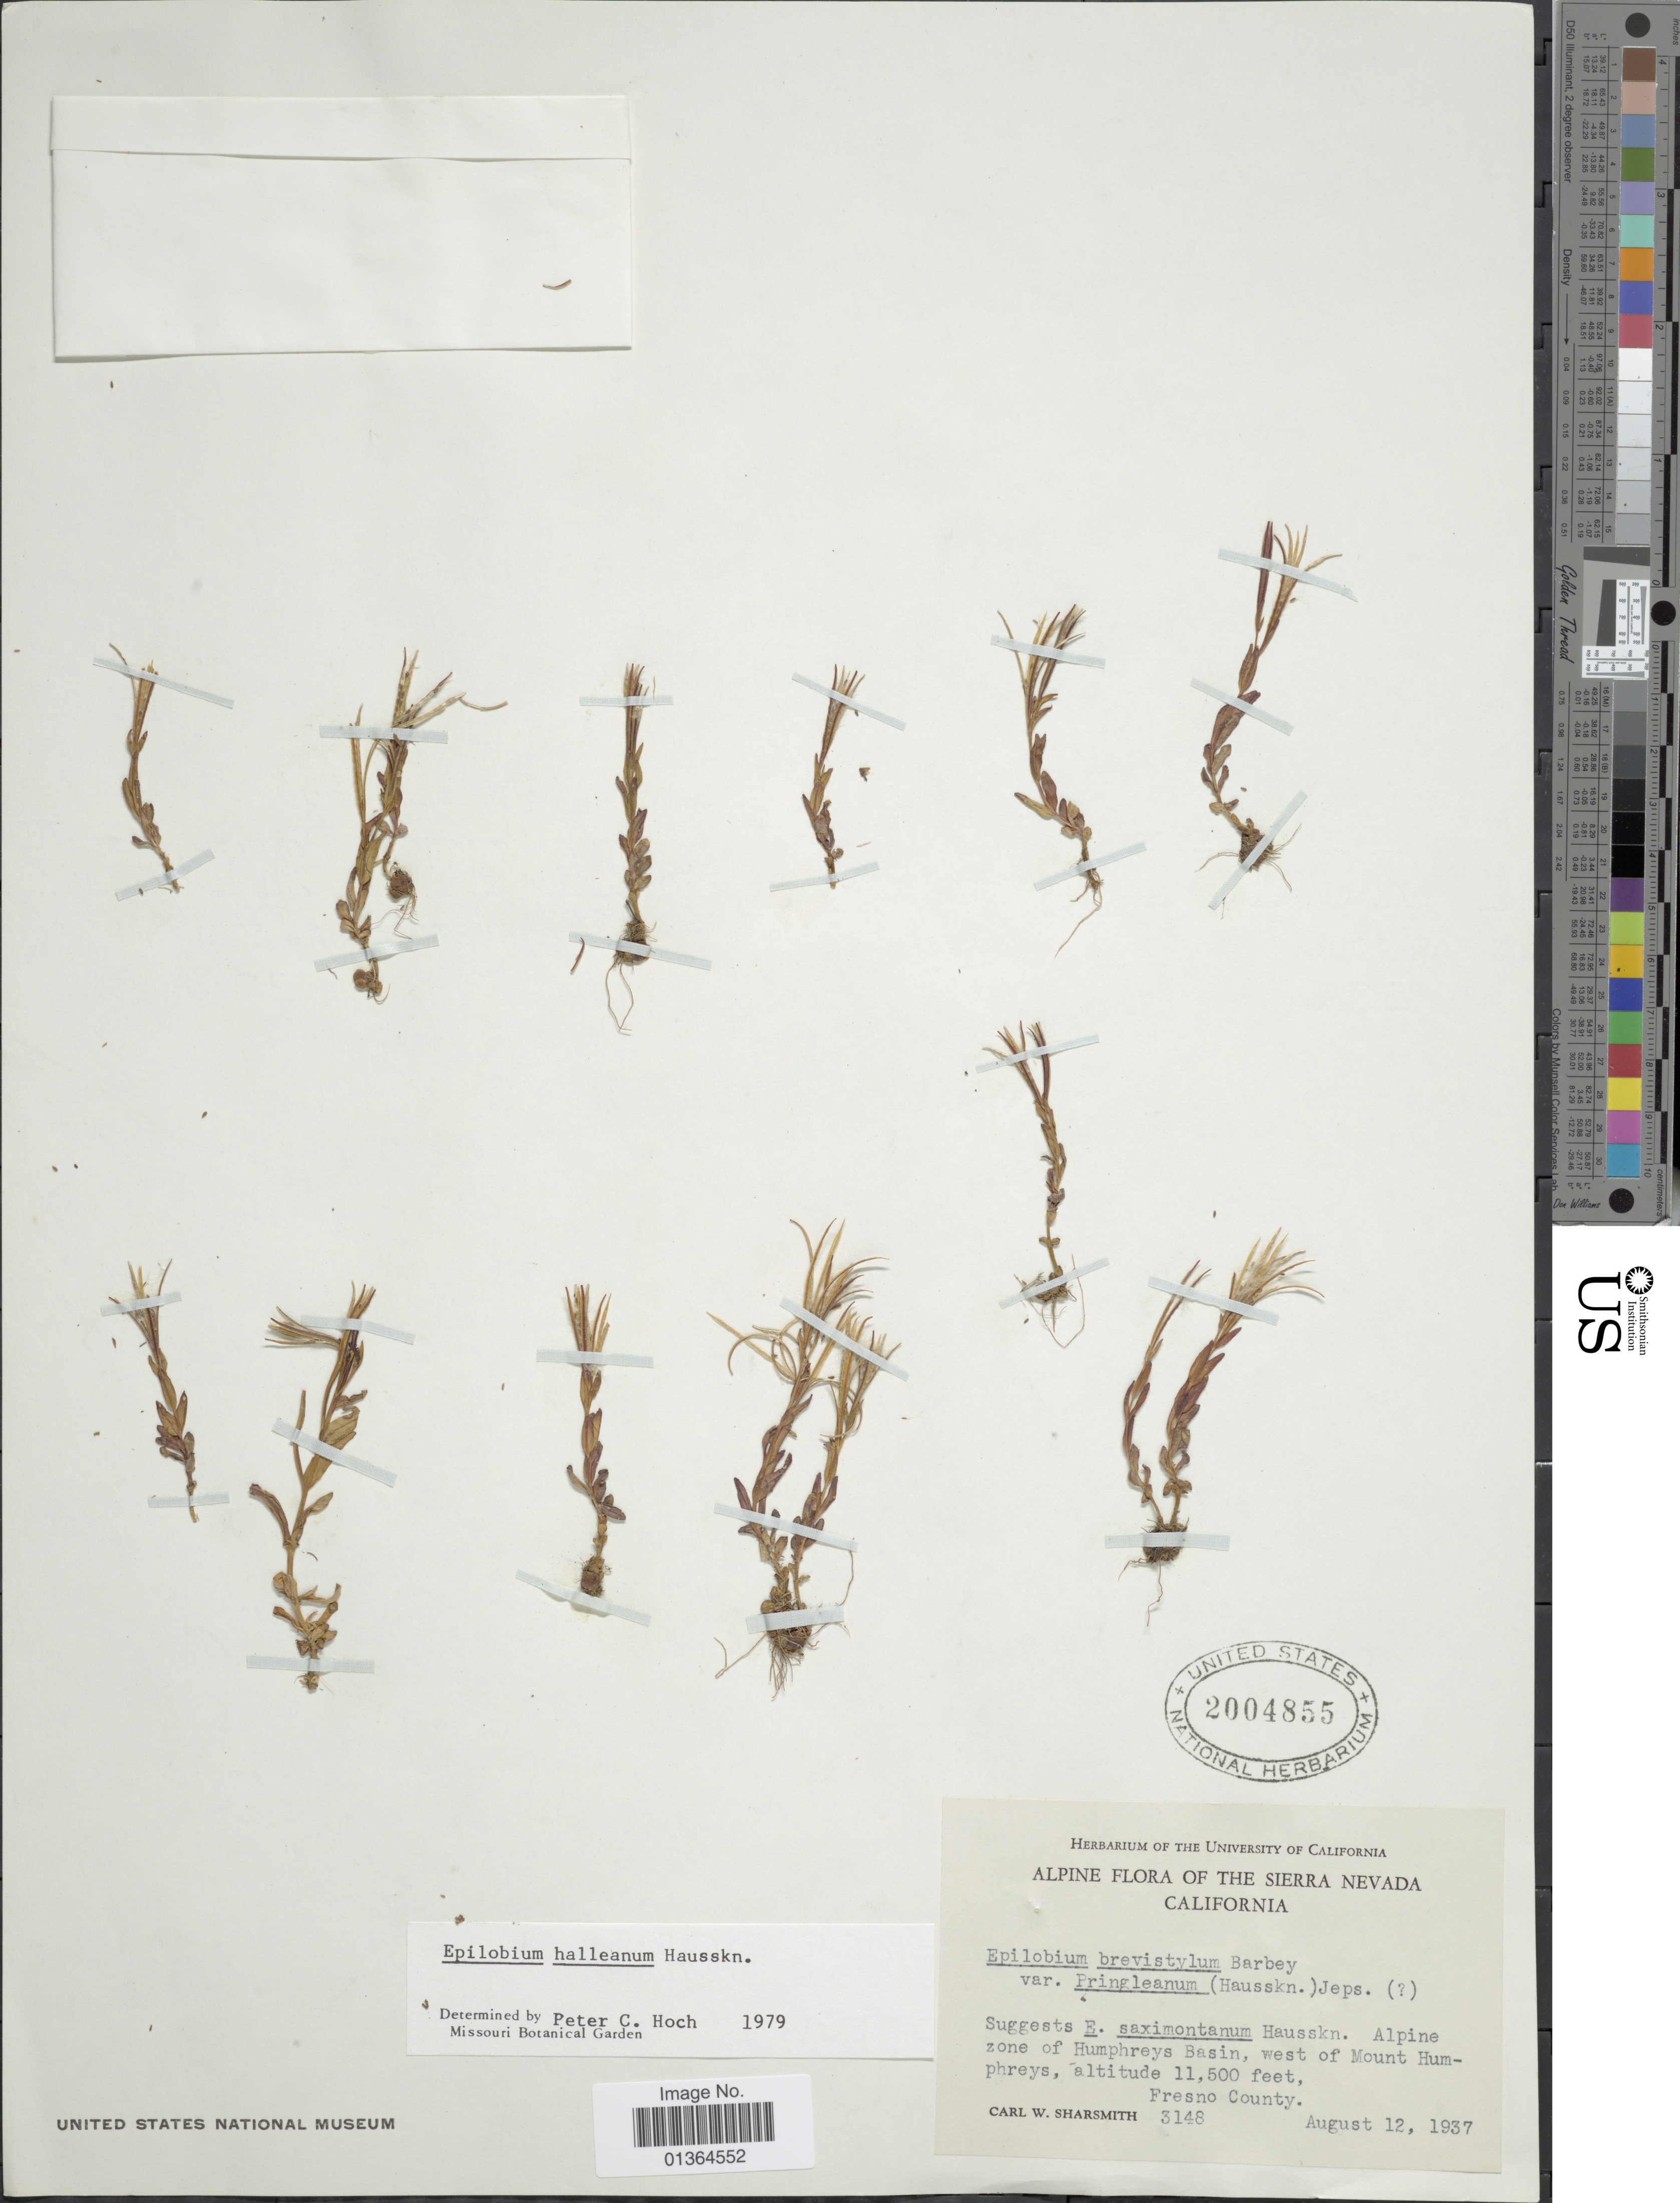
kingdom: Plantae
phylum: Tracheophyta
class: Magnoliopsida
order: Myrtales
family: Onagraceae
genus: Epilobium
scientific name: Epilobium hallianum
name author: Hausskn.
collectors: C. Sharsmith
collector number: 3148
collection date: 1937-08-12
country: United States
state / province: California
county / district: Fresno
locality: Alpine flora of the Sierra Nevada. Alpine zone of Humphreys Basin, west of Mount Humphreys, Fresno County.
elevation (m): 3505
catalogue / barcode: US 2004855